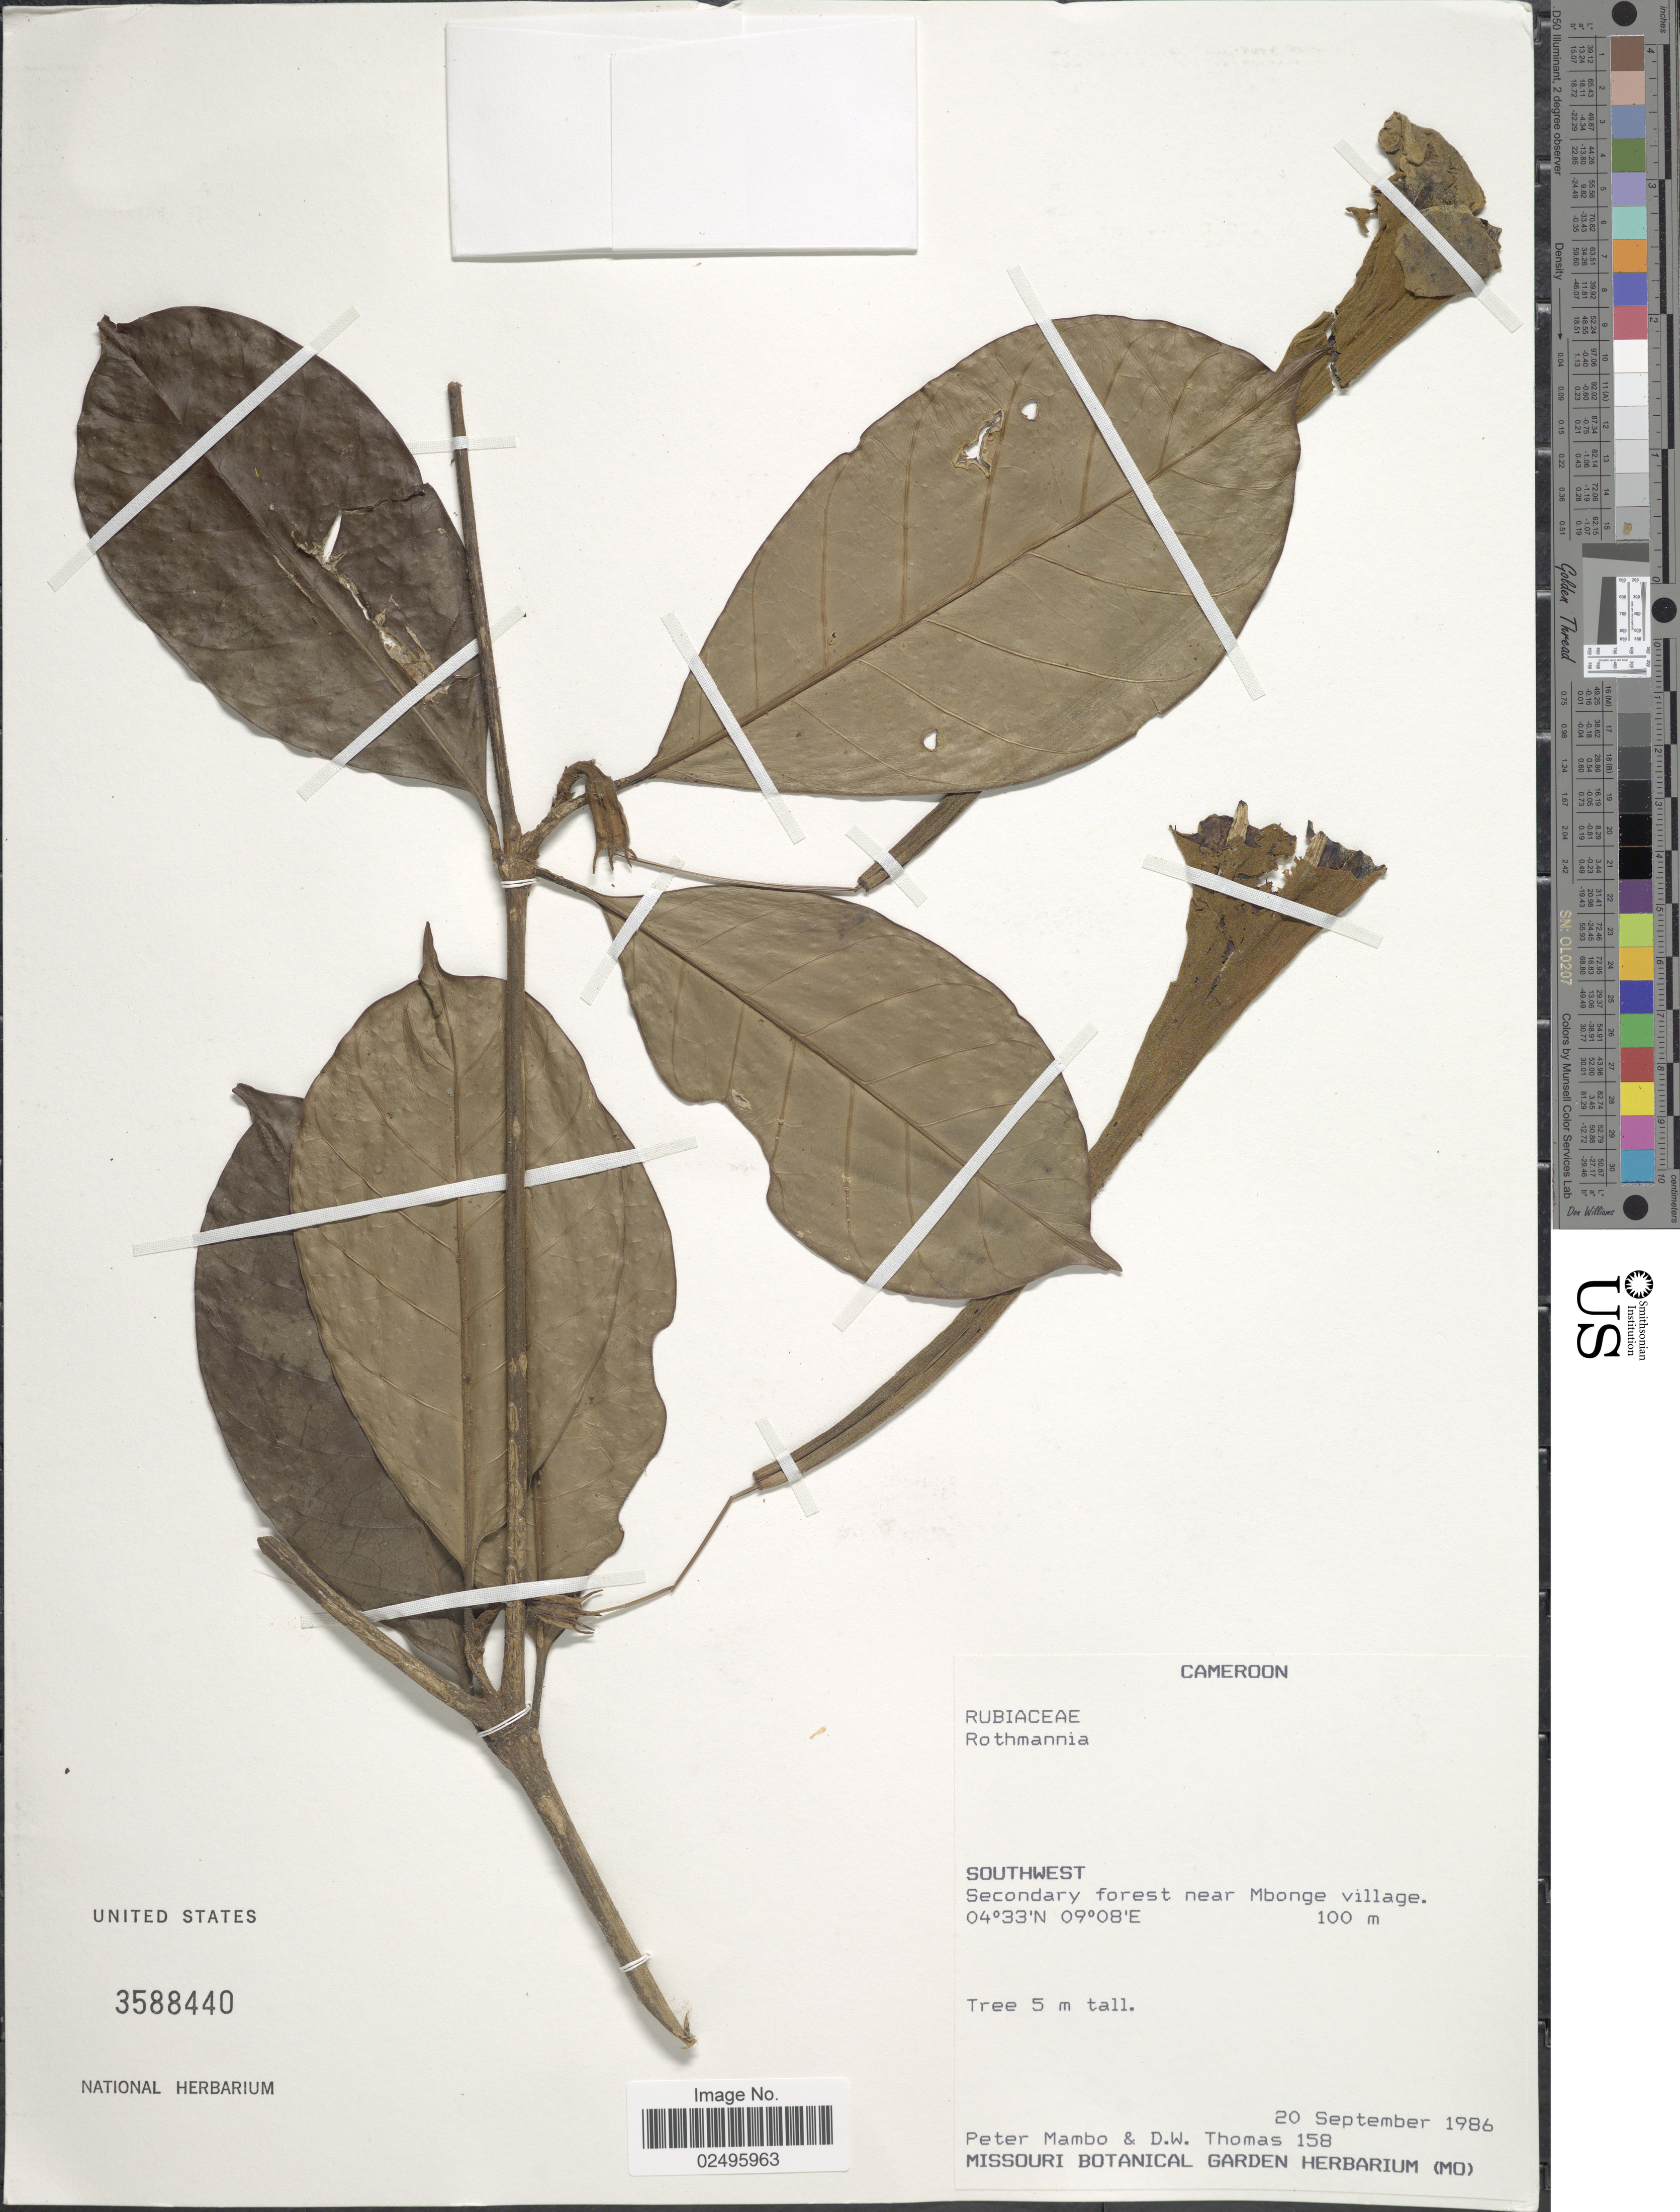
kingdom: Plantae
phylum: Tracheophyta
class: Magnoliopsida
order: Gentianales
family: Rubiaceae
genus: Rothmannia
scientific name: Rothmannia sp.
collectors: P. Mambo & D. W. Thomas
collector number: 158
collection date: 1986-09-20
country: Cameroon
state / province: Sud-Ouest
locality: Near Mbonge village. Southwest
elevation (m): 100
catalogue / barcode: US 3588440